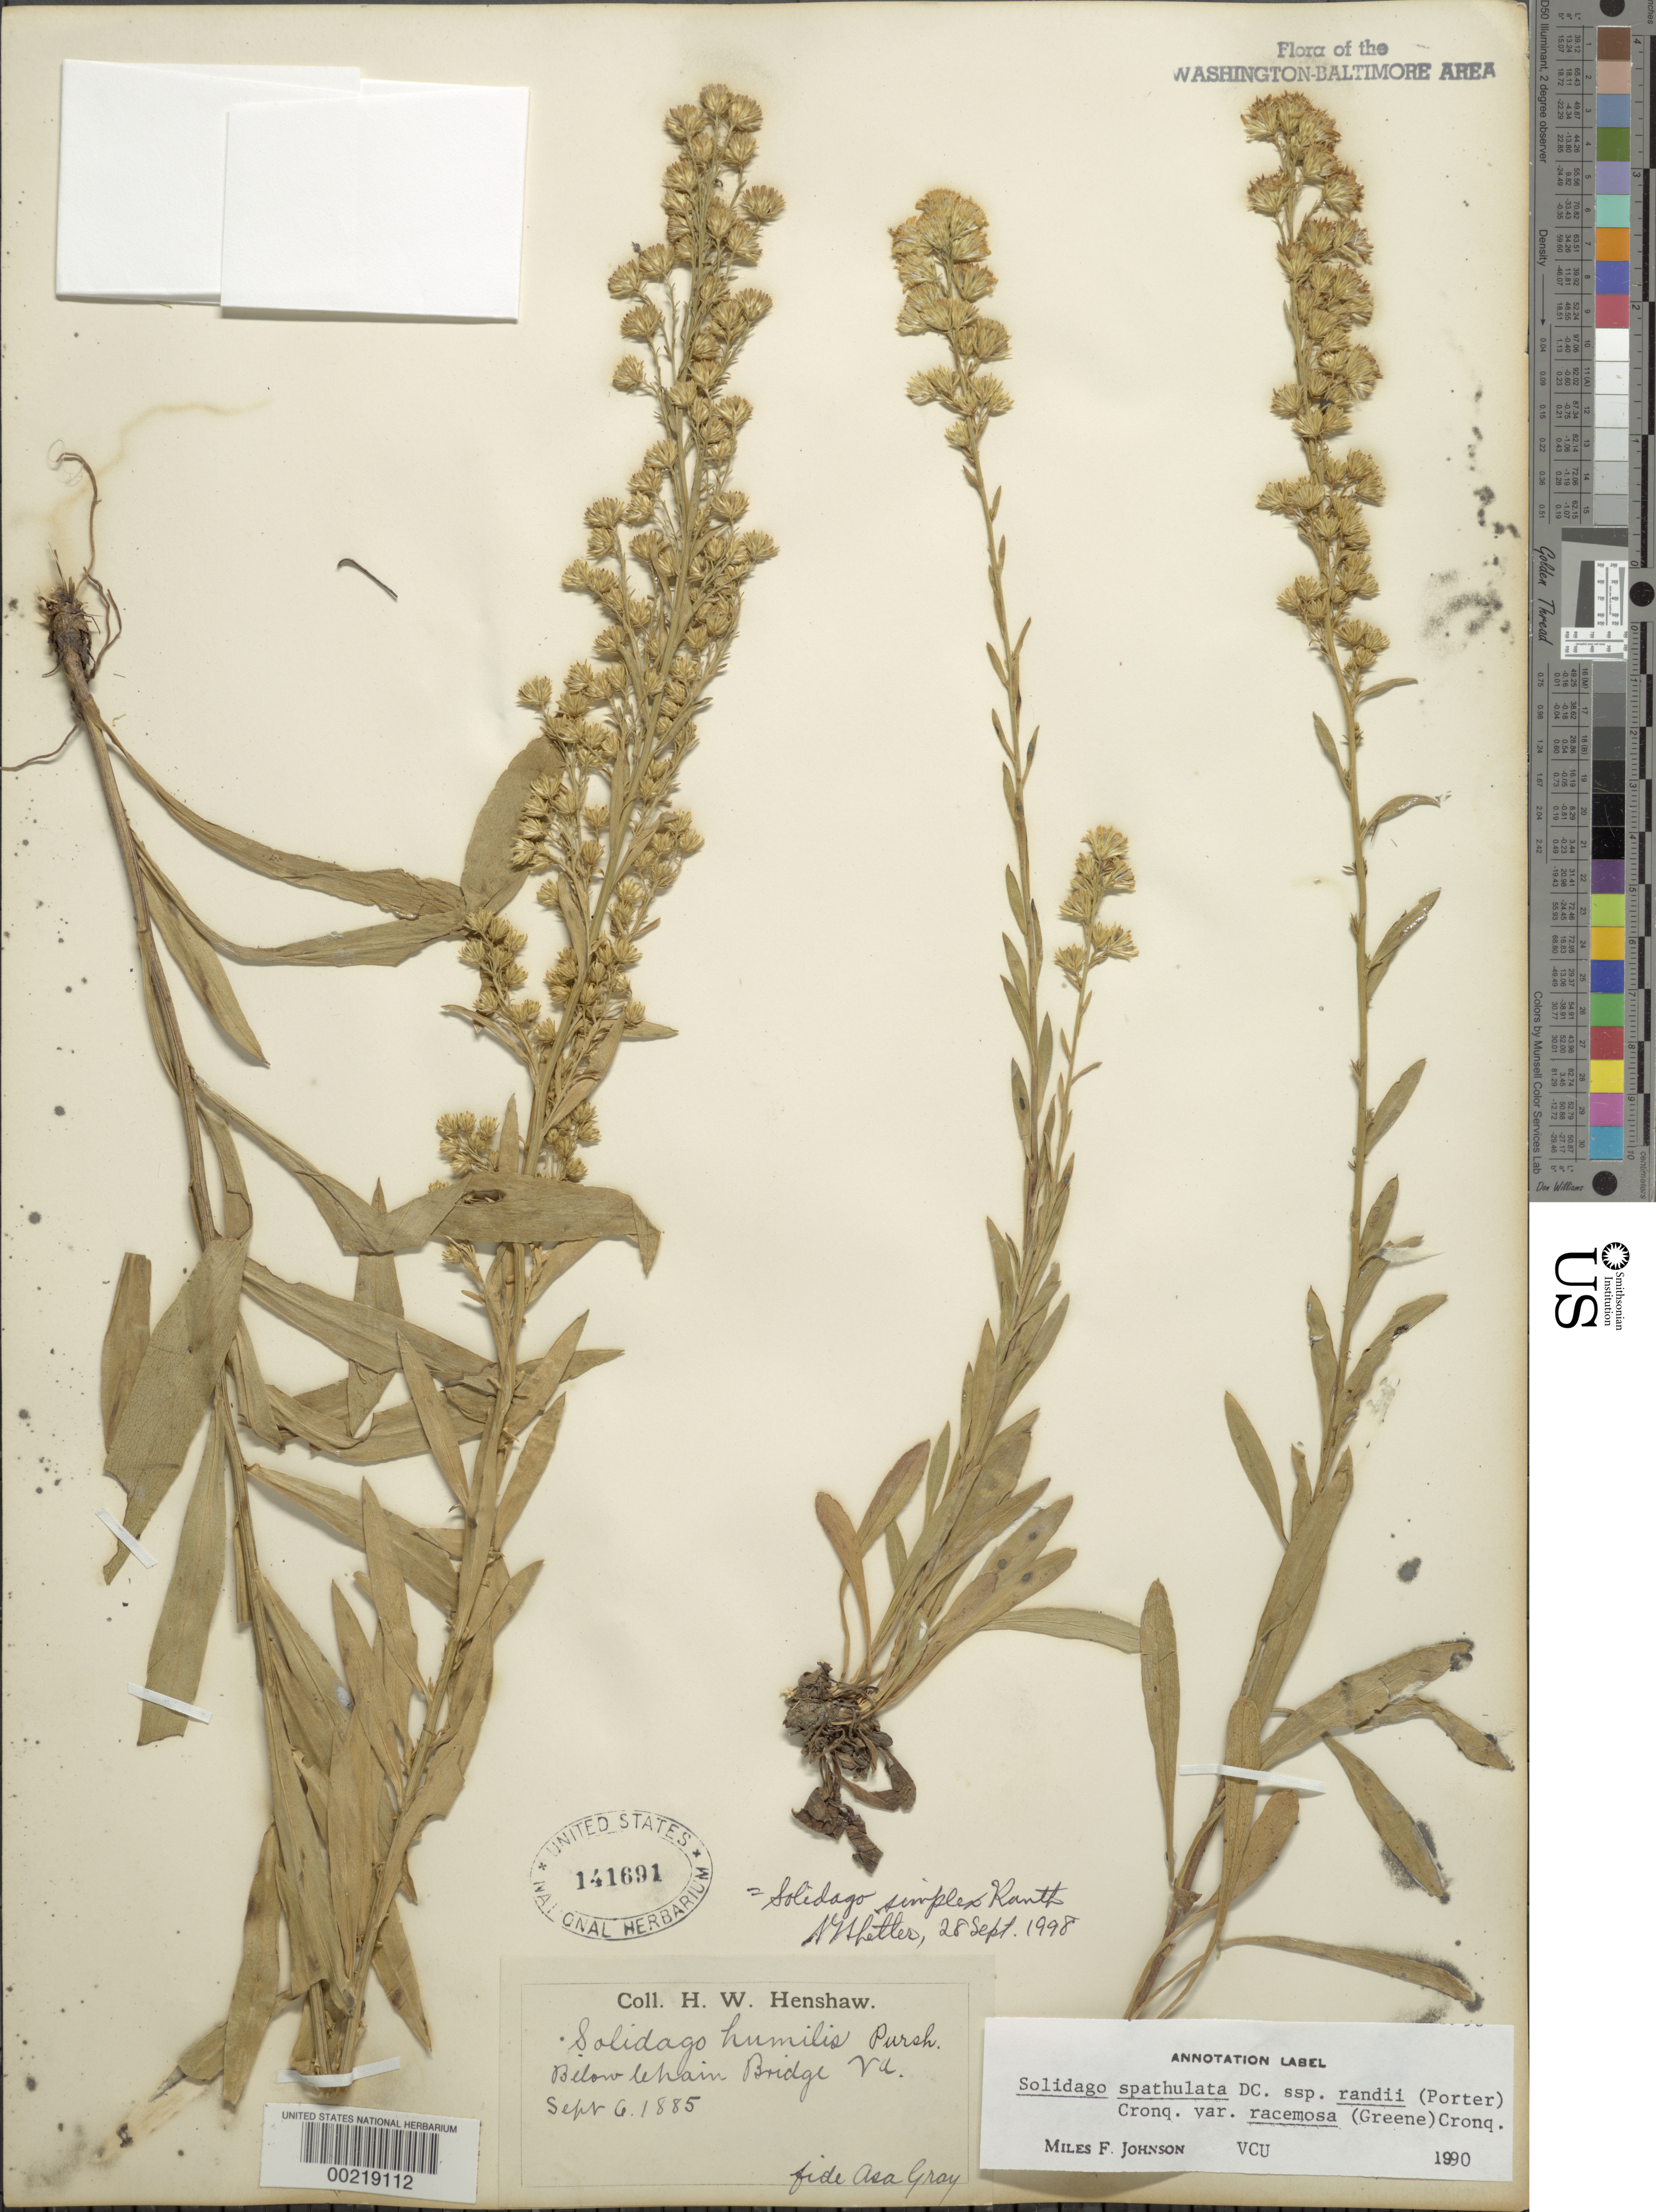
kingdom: Plantae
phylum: Tracheophyta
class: Magnoliopsida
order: Asterales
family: Asteraceae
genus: Solidago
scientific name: Solidago simplex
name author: Kunth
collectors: H. Henshaw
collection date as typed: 06 Sep 1885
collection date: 1885-09-06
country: United States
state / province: Virginia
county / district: Fairfax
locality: Below Chain Bridge C. & O. Canal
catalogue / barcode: US 141691